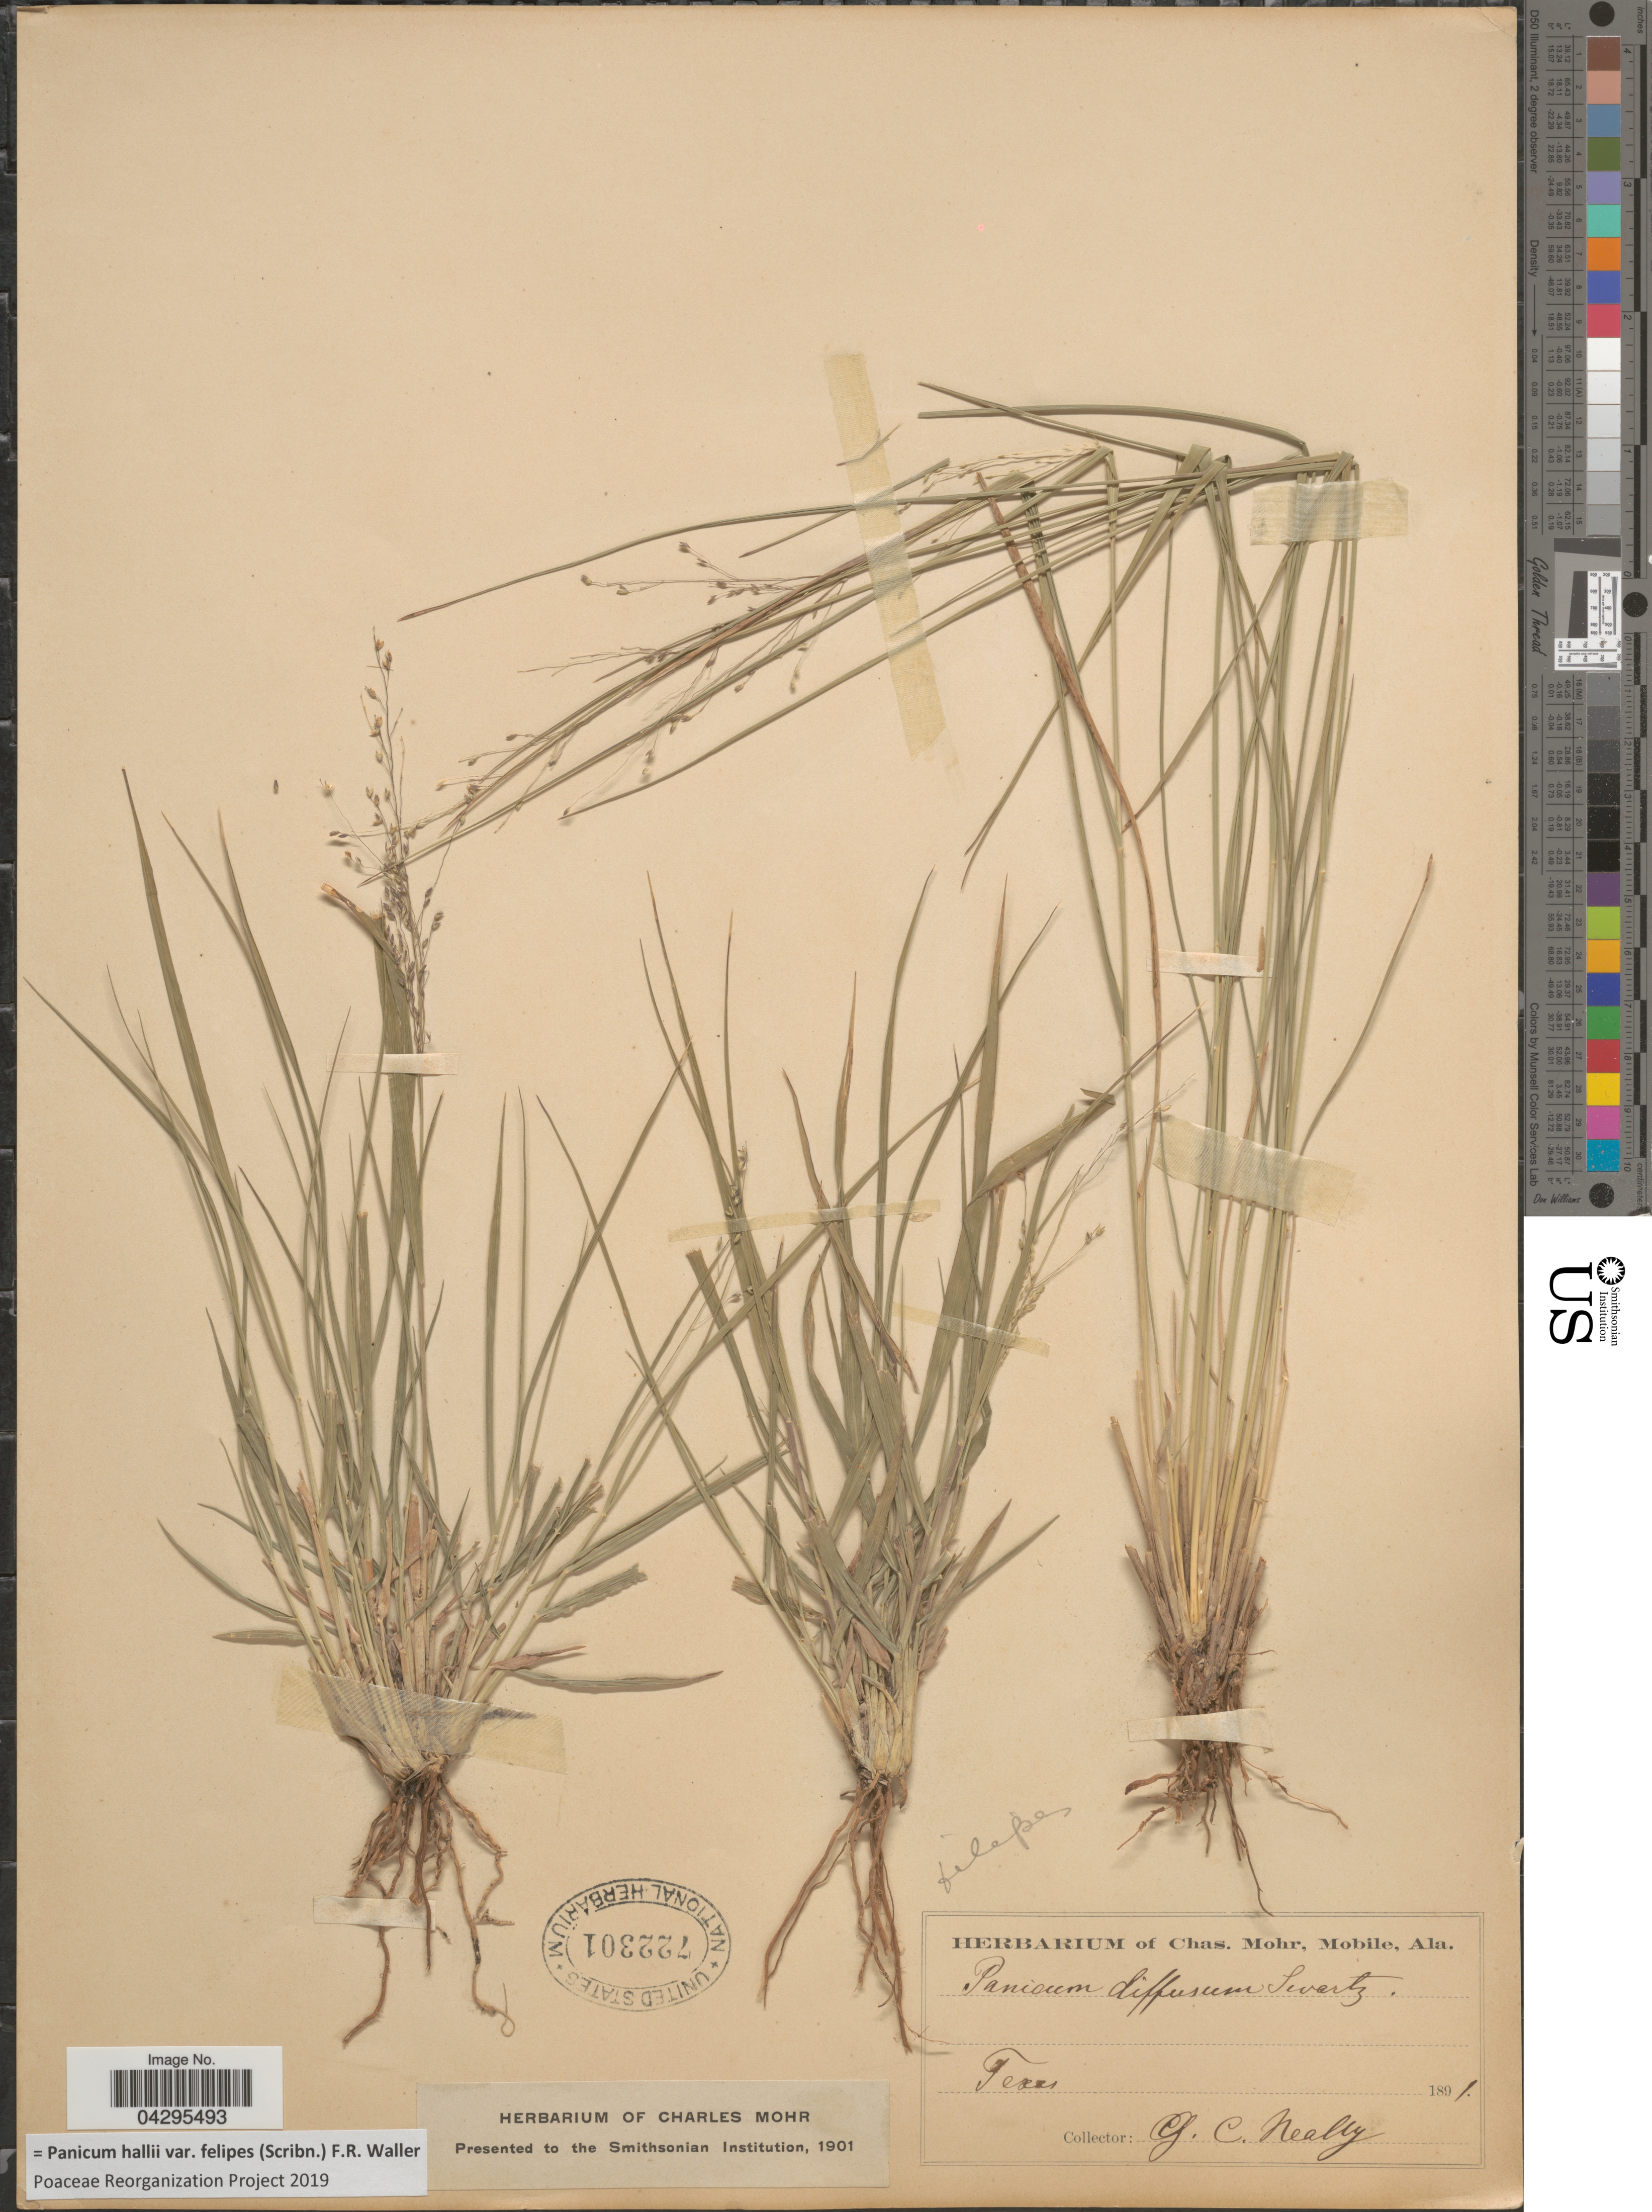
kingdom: Plantae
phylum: Tracheophyta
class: Liliopsida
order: Poales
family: Poaceae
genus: Panicum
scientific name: Panicum hallii var. felipes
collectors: G. Neally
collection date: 1891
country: United States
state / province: Texas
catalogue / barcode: US 722301